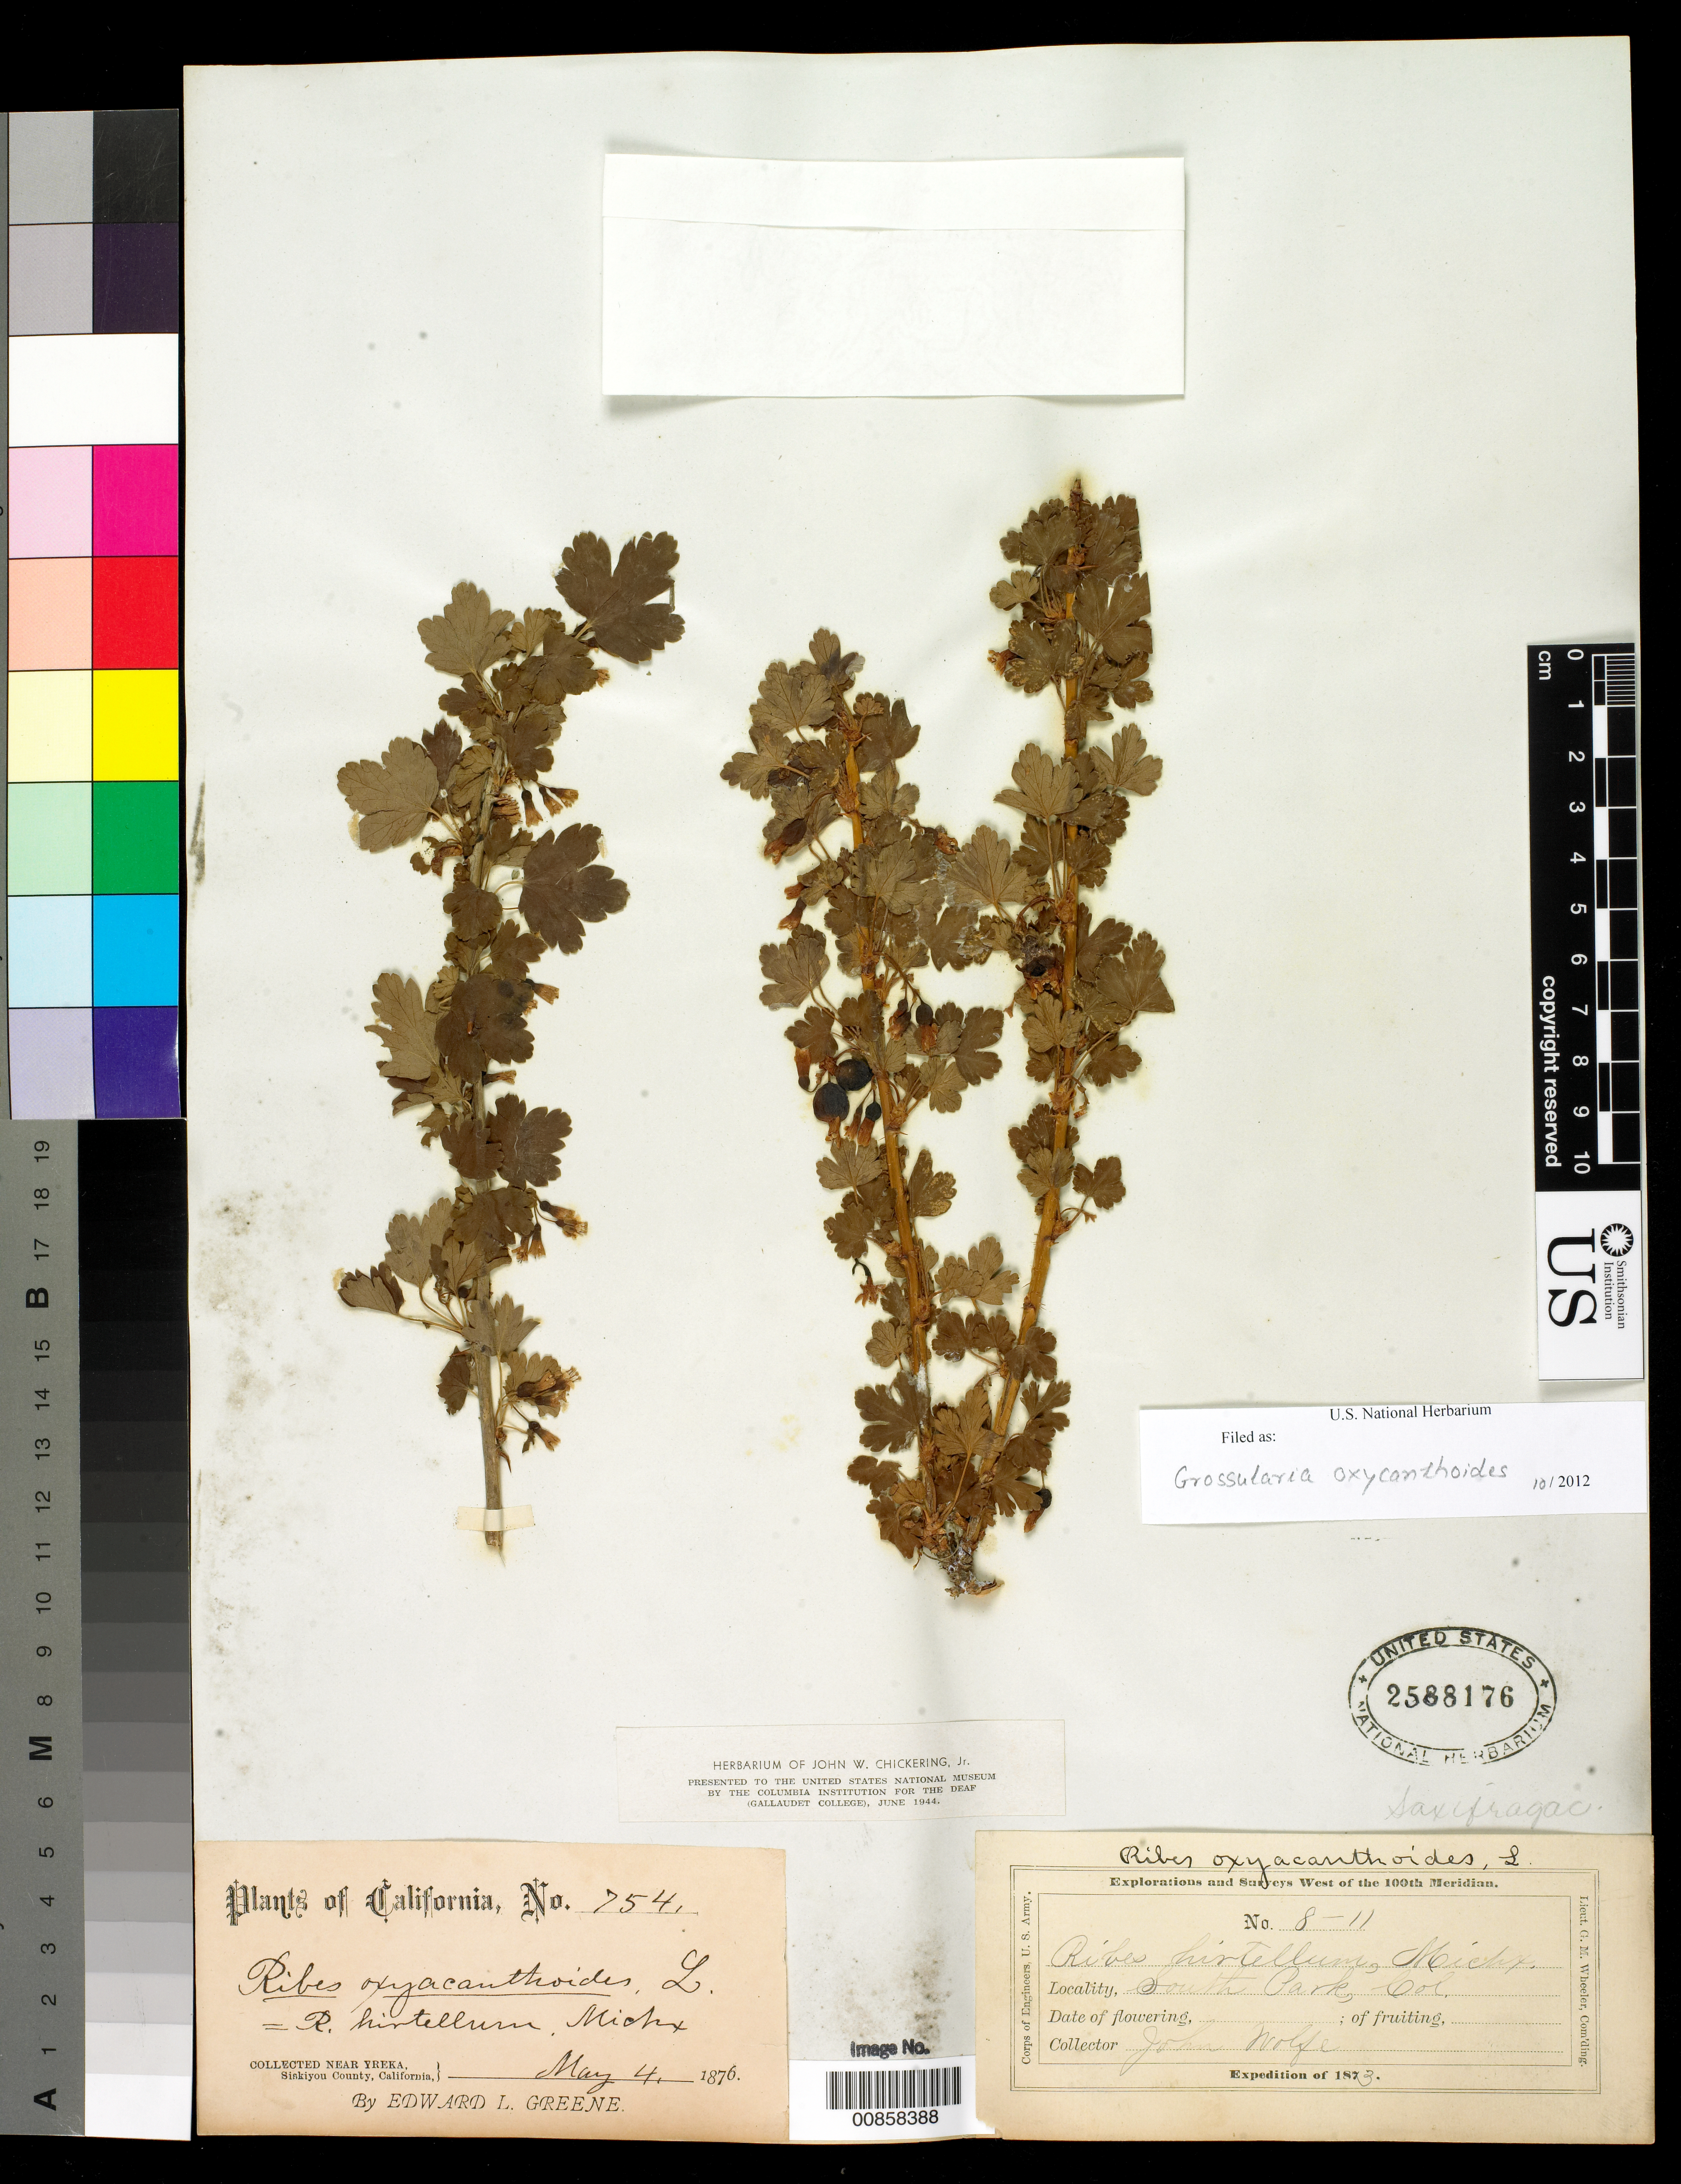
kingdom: Plantae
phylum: Tracheophyta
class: Magnoliopsida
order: Saxifragales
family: Grossulariaceae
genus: Ribes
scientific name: Ribes oxyacanthoides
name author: L.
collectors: J. Wolf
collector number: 8-11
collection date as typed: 1873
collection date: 1873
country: United States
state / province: Colorado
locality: South Park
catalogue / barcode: US 2588176